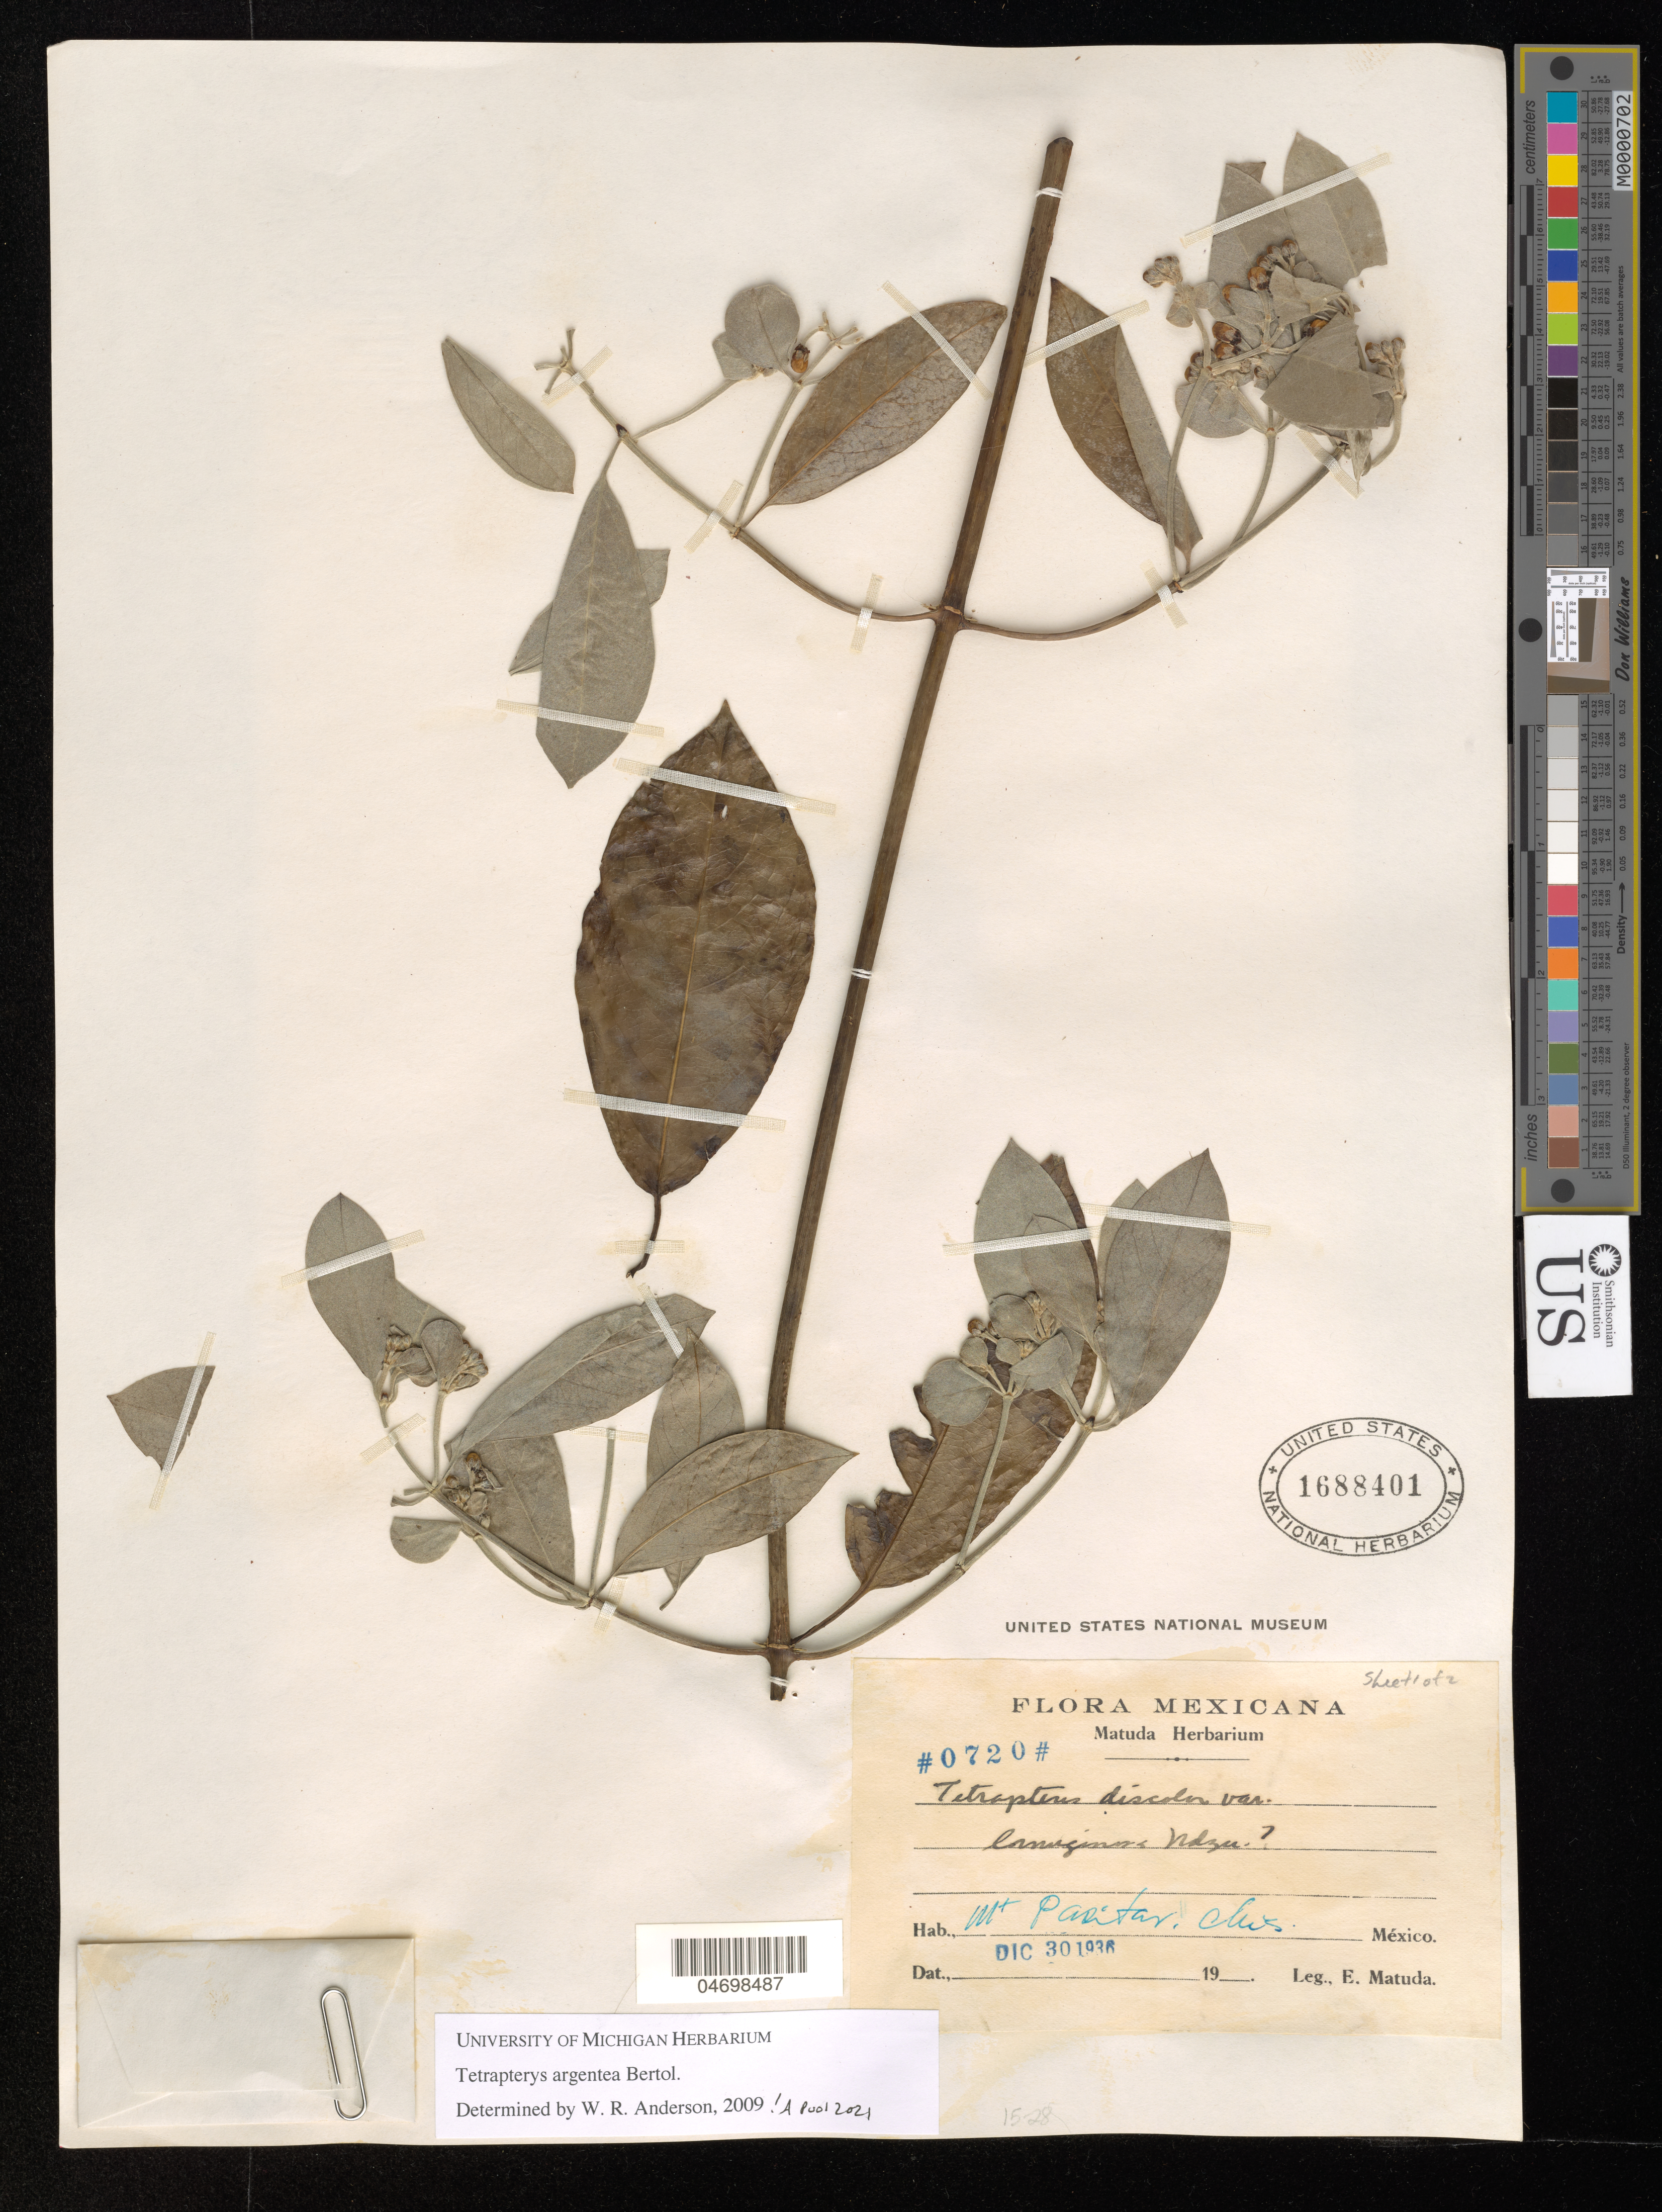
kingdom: Plantae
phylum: Tracheophyta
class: Magnoliopsida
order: Malpighiales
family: Malpighiaceae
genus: Tetrapterys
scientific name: Tetrapterys argentea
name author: Bertol.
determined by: Pool, A., (MO), Missouri Botanical Garden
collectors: E. Matuda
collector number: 720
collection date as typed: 30 Dec 1936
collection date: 1936-12-30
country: Mexico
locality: Mt. Pasitarichis.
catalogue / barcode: US 1688401